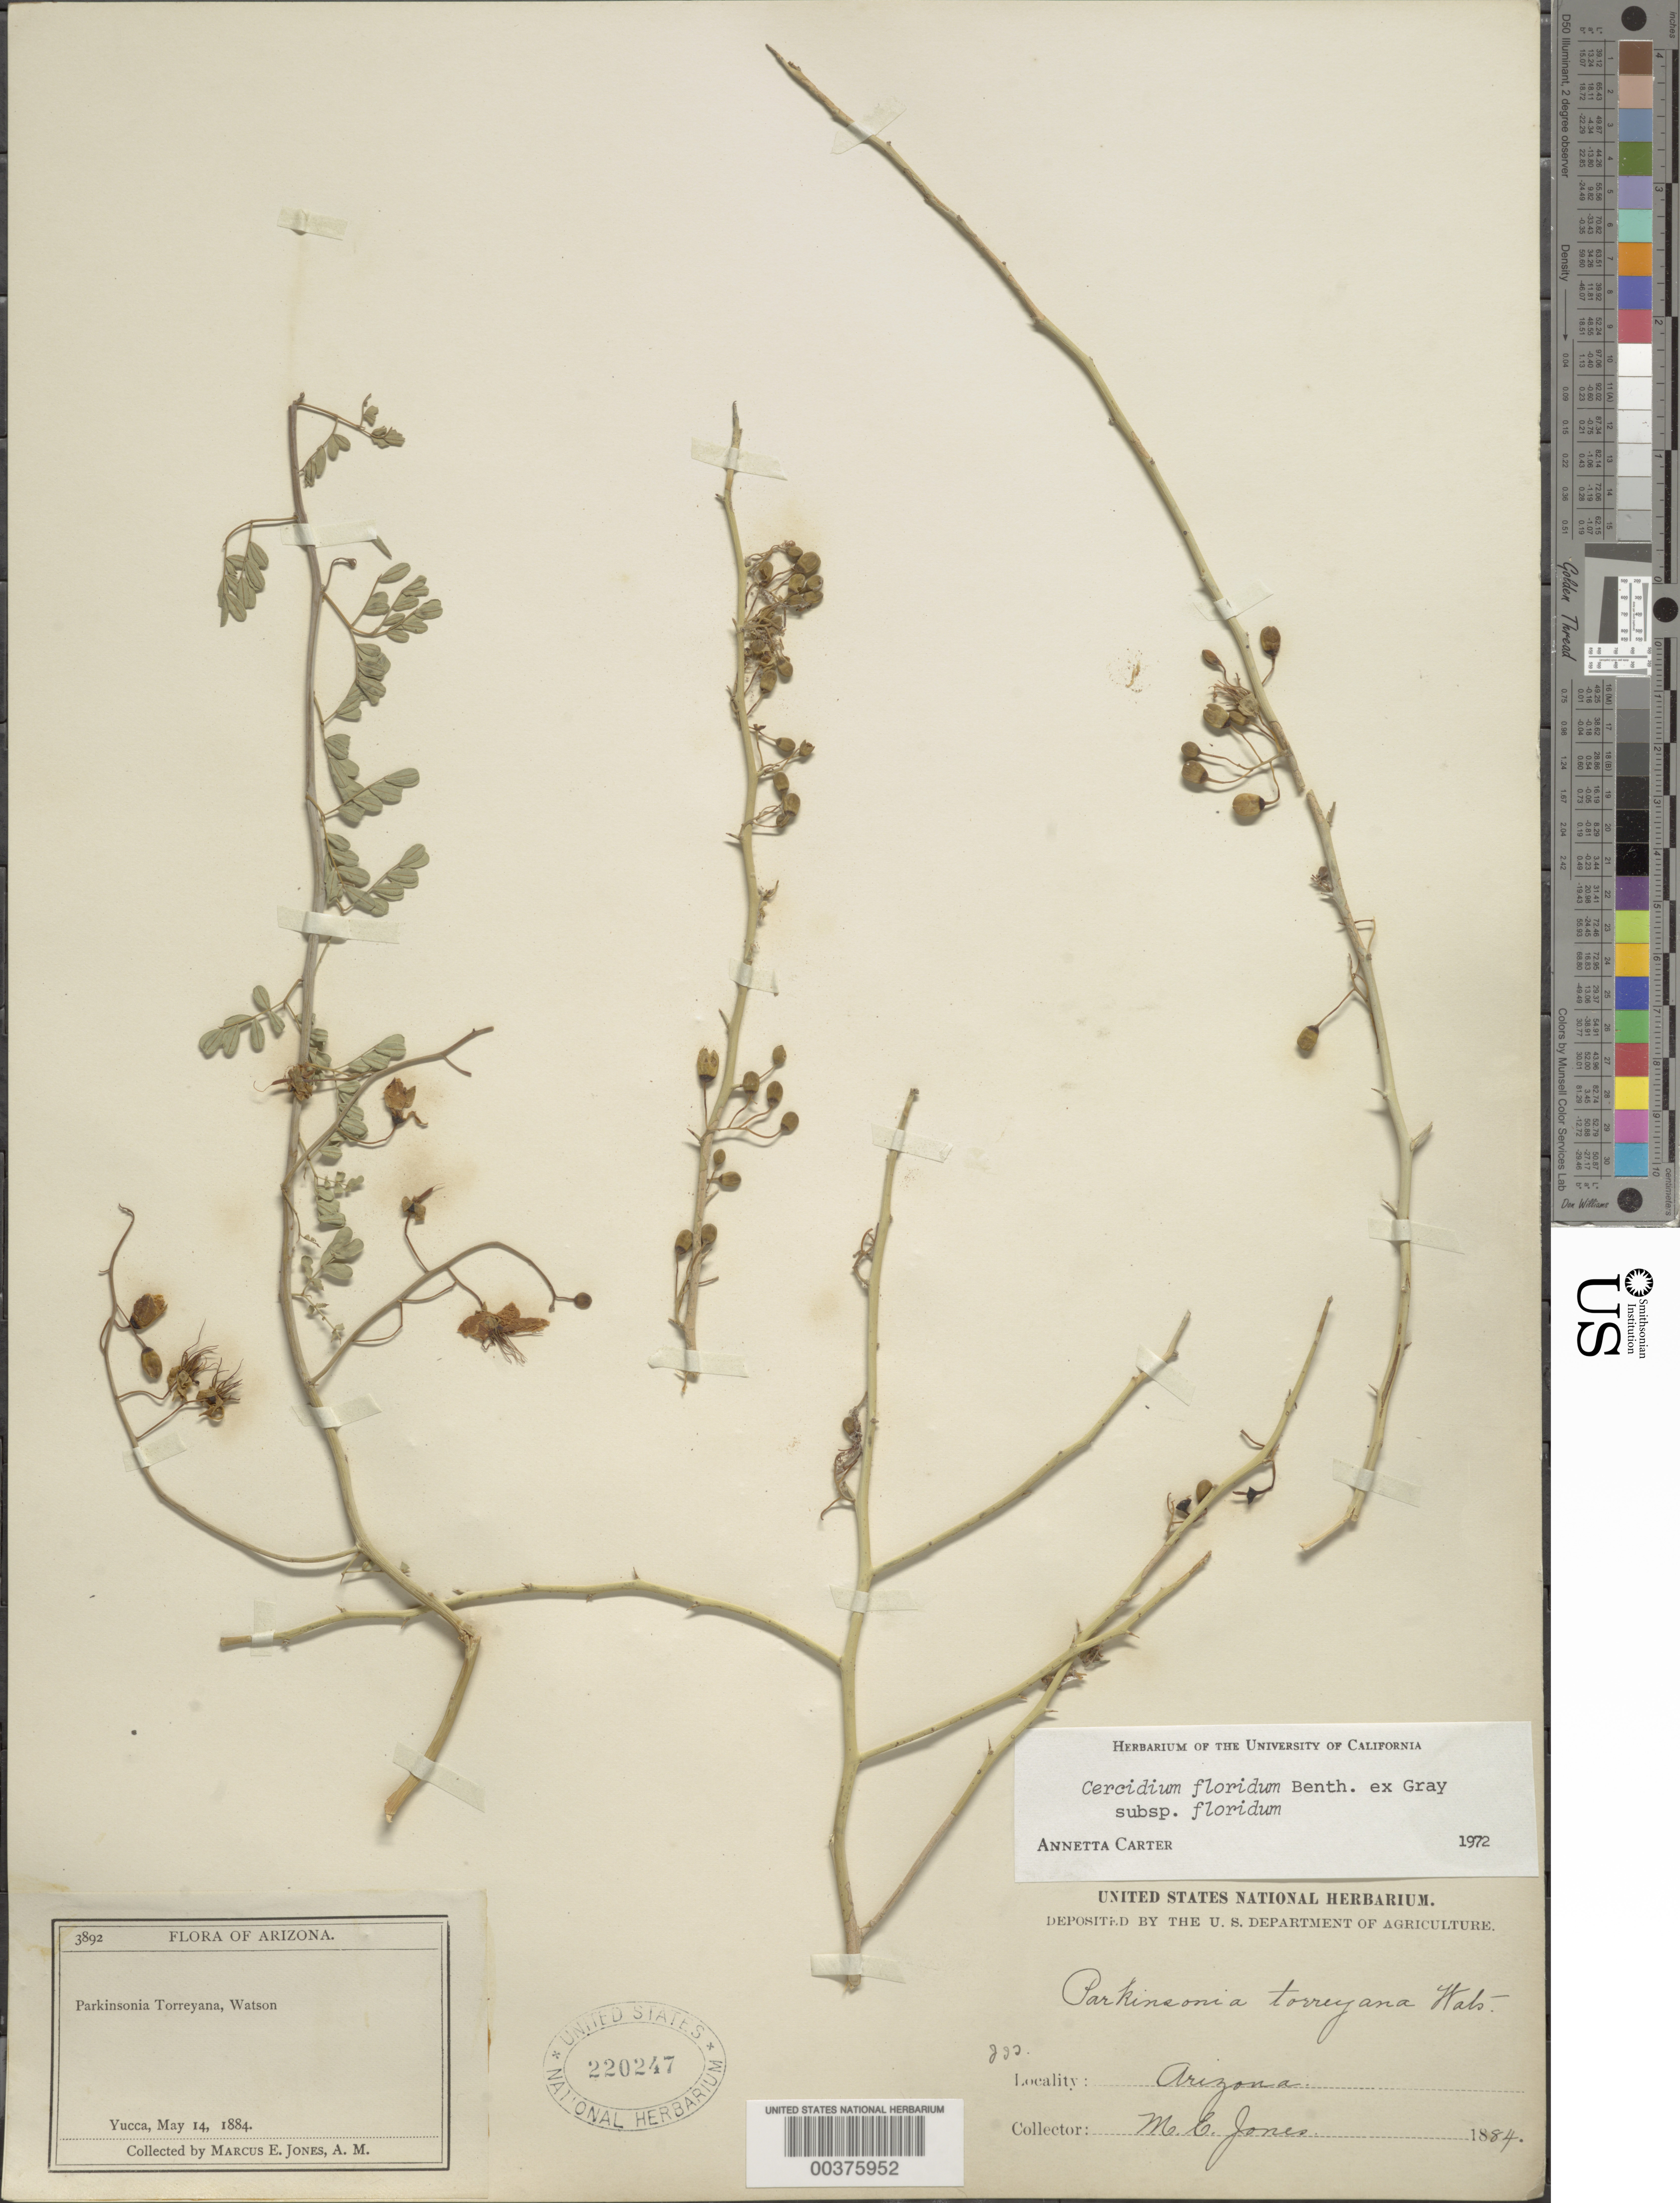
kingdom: Plantae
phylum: Tracheophyta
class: Magnoliopsida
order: Fabales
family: Fabaceae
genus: Parkinsonia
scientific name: Parkinsonia florida subsp. florida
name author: (Benth. ex A. Gray) S. Watson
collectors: M. E. Jones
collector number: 3892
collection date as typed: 14 May 1884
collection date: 1884-05-14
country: United States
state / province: Arizona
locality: Yucca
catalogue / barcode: US 220247